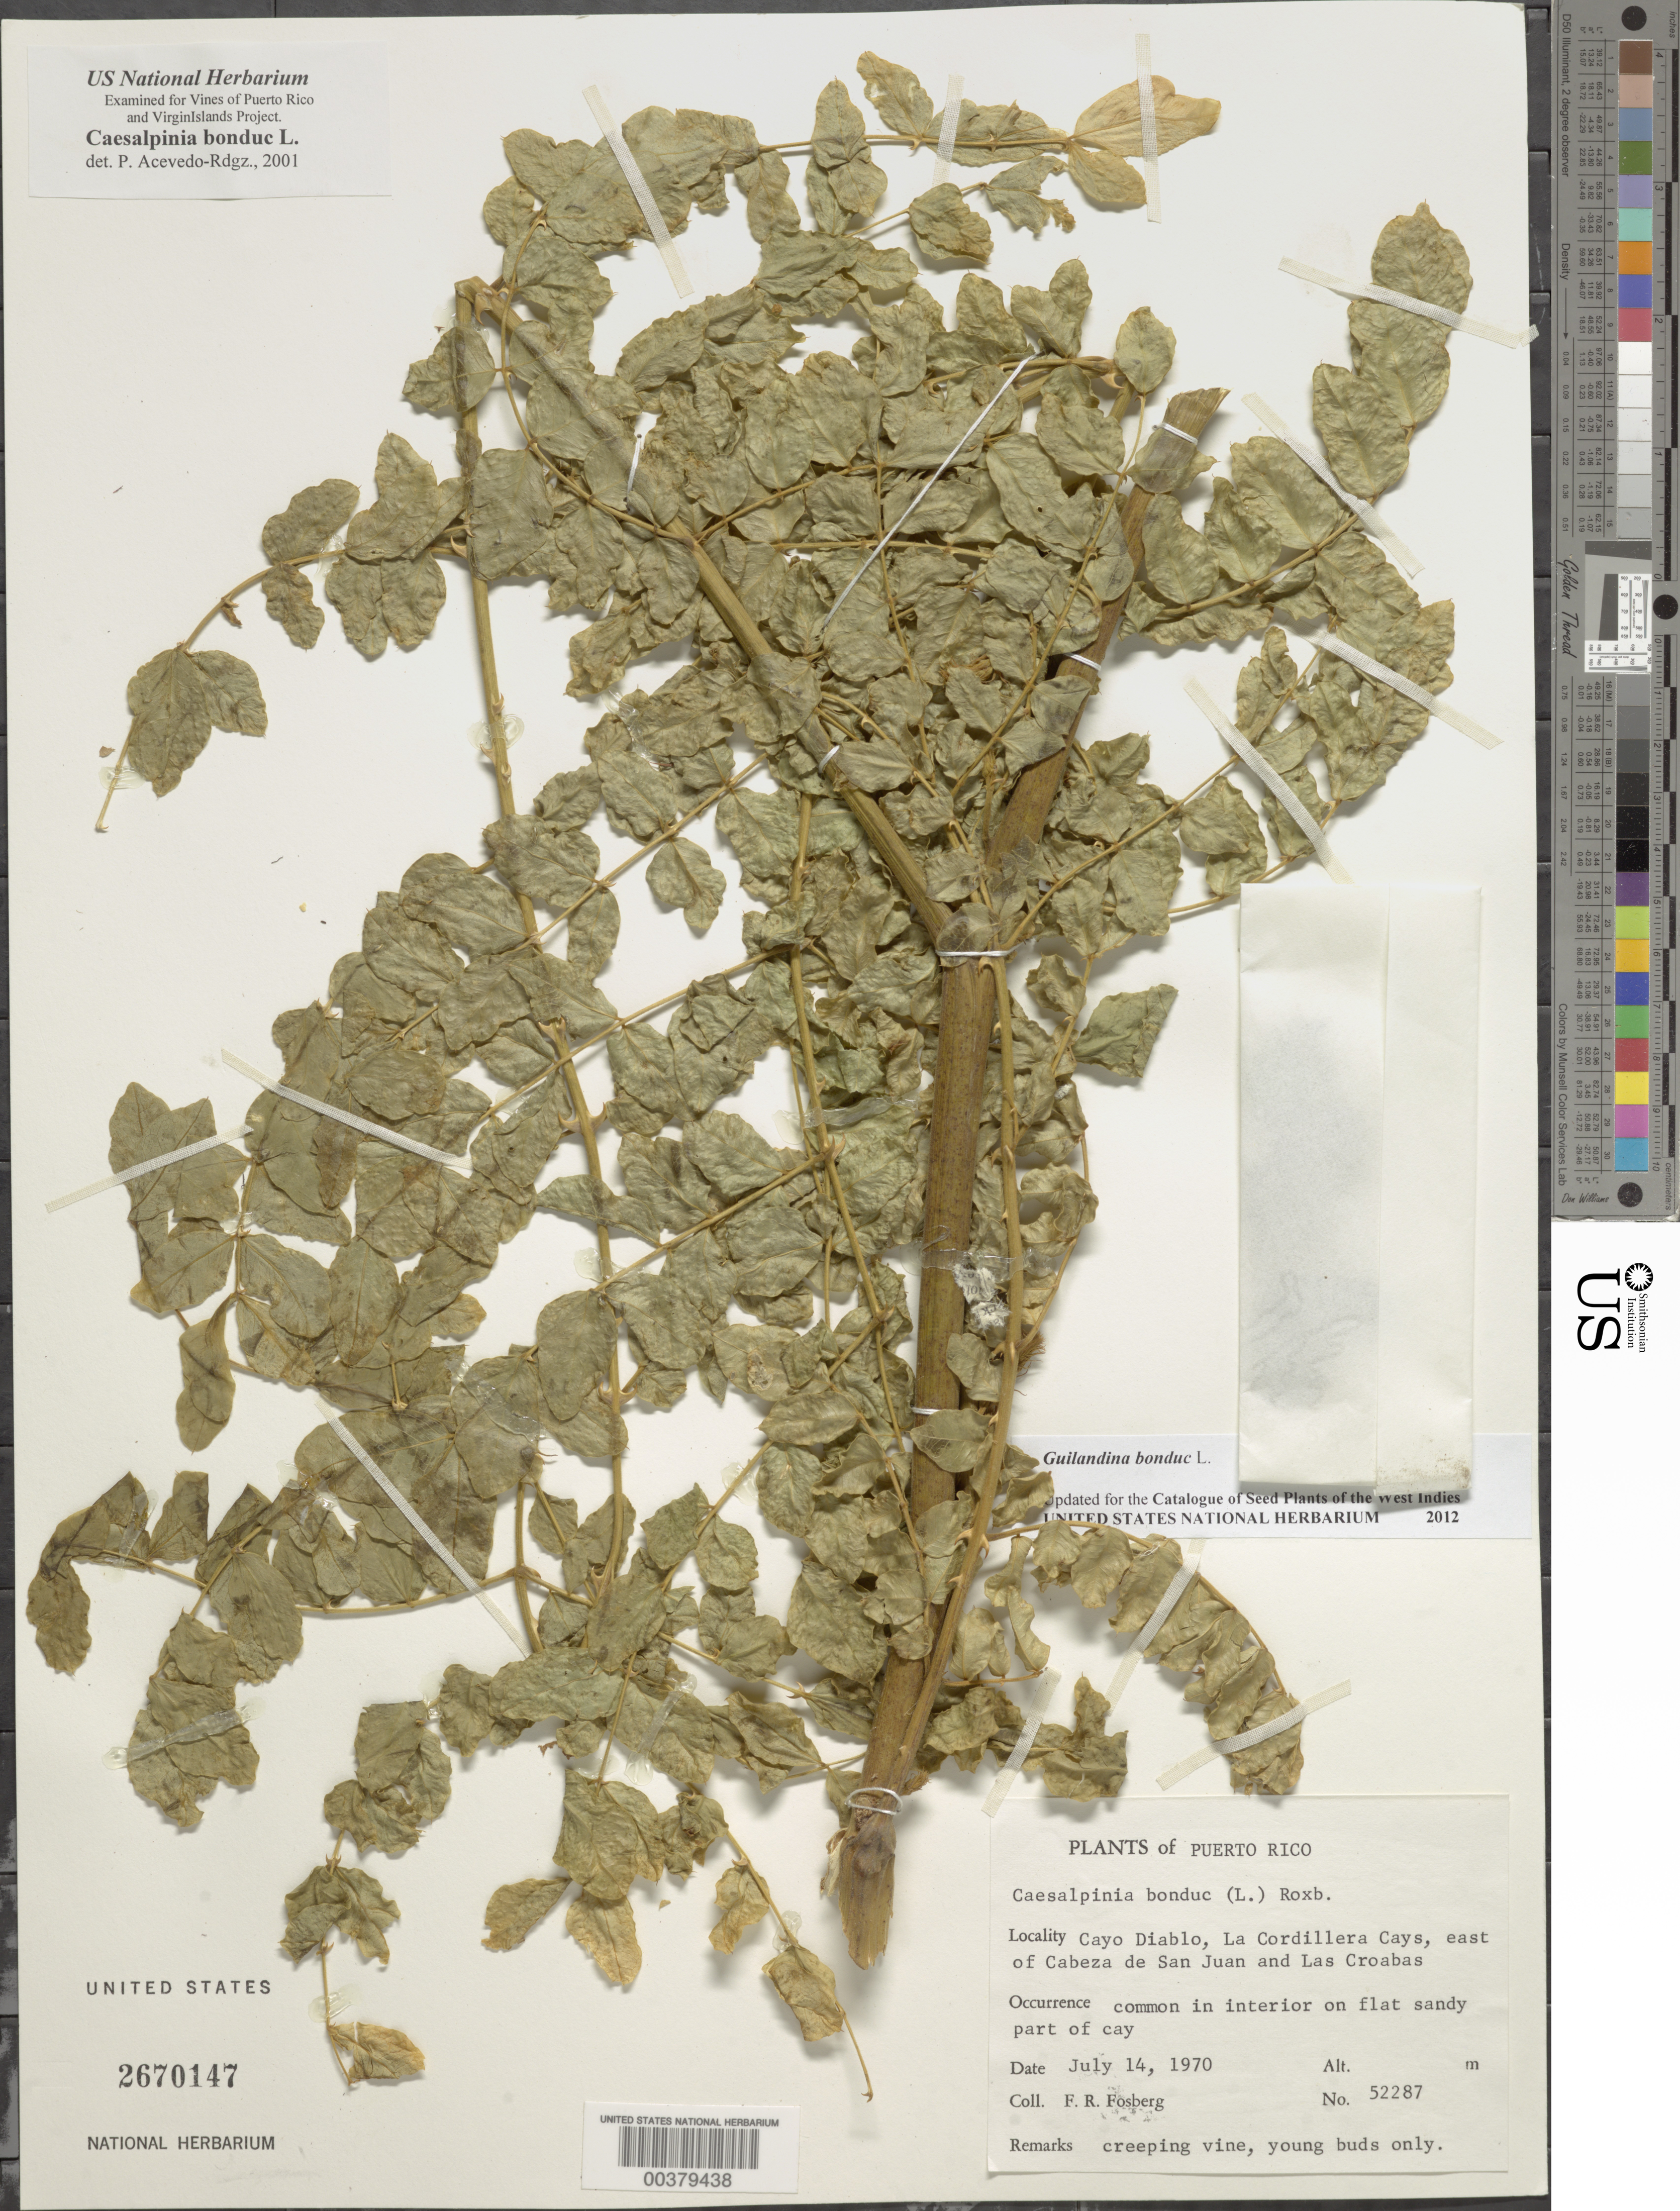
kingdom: Plantae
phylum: Tracheophyta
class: Magnoliopsida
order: Fabales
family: Fabaceae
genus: Guilandina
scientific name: Guilandina bonduc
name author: L.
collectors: F. R. Fosberg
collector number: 52287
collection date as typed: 14 Jul 1970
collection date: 1970-07-14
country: Puerto Rico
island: Puerto Rico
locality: Cayo Diablo, La Cordillera Cays, east of Cabeza de San Juan and Las Croabas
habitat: In interior on flat sandy part of cay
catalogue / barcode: US 2670147